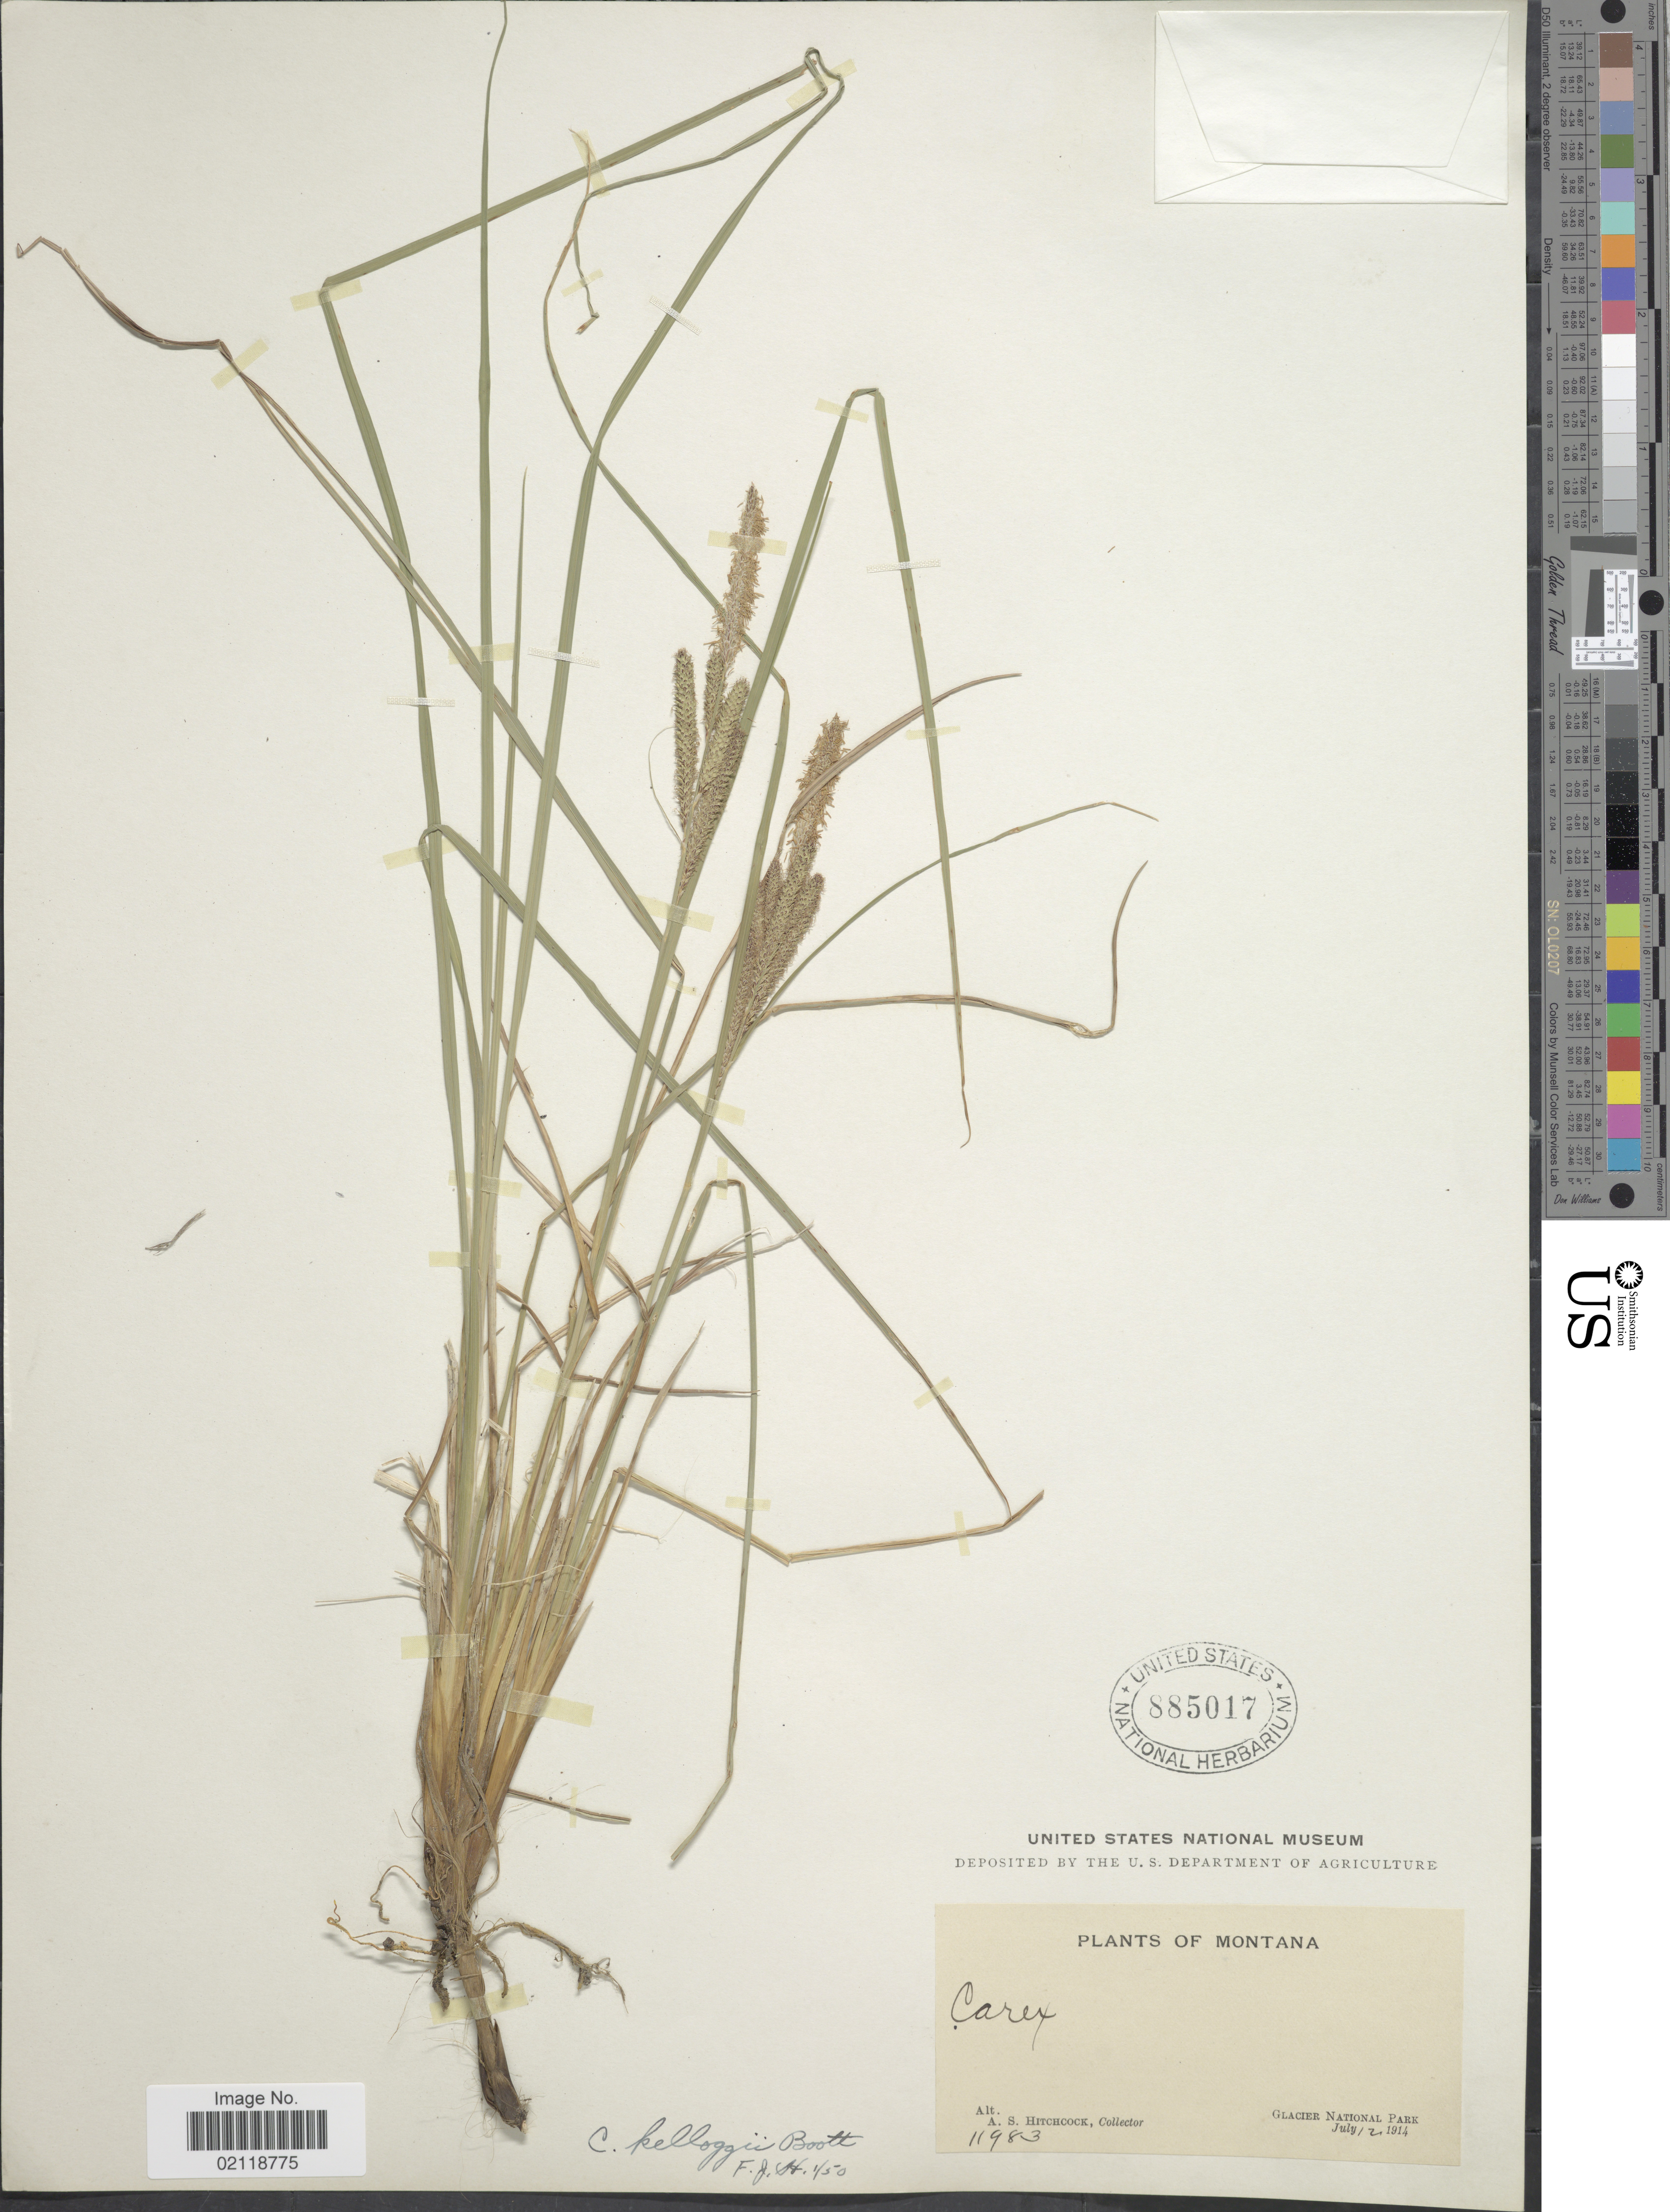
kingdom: Plantae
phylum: Tracheophyta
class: Liliopsida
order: Poales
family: Cyperaceae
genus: Carex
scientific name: Carex kelloggii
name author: W. Boott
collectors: A. S. Hitchcock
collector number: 11983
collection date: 1914-07-12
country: United States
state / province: Montana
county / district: Flathead / Glacier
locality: Glacier National Park.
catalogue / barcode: US 885017